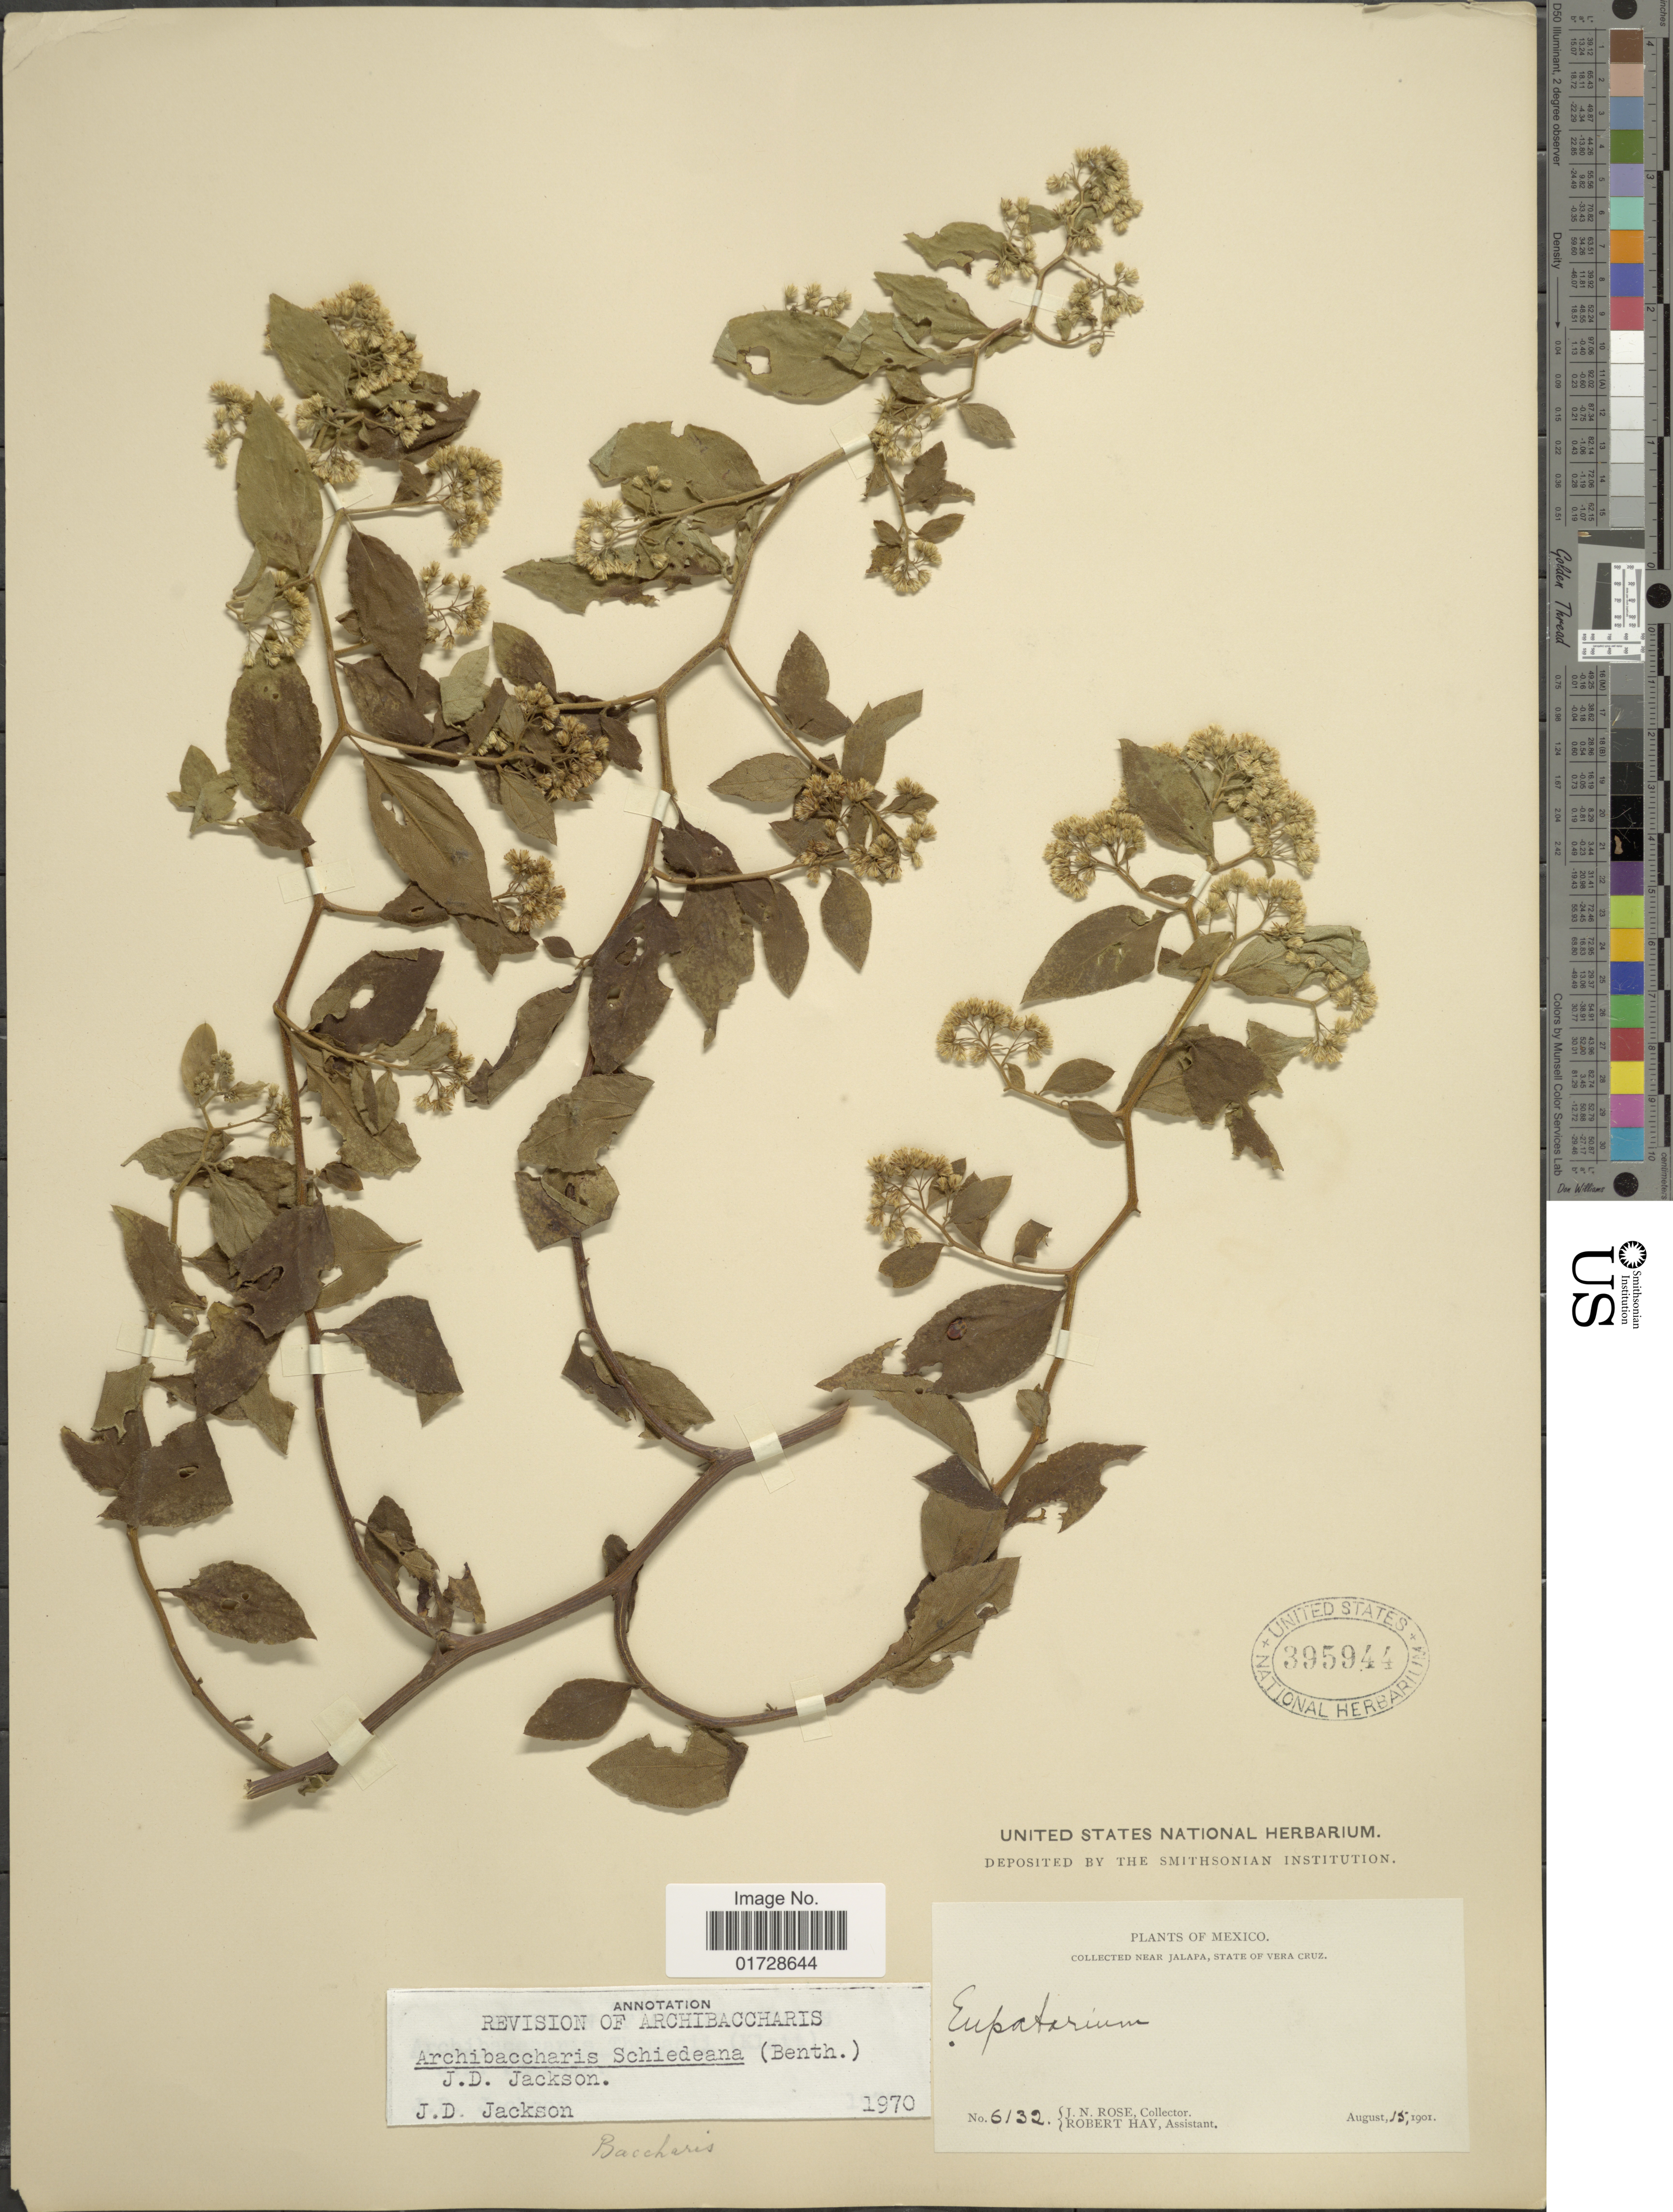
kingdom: Plantae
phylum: Tracheophyta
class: Magnoliopsida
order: Asterales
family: Asteraceae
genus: Archibaccharis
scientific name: Archibaccharis schiedeana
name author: (Benth.) J.D. Jacks.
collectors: J. N. Rose & R. Hay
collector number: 6132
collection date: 1901-08-15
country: Mexico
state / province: Veracruz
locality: Near Jalapa, State of Vera Cruz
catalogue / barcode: US 395944